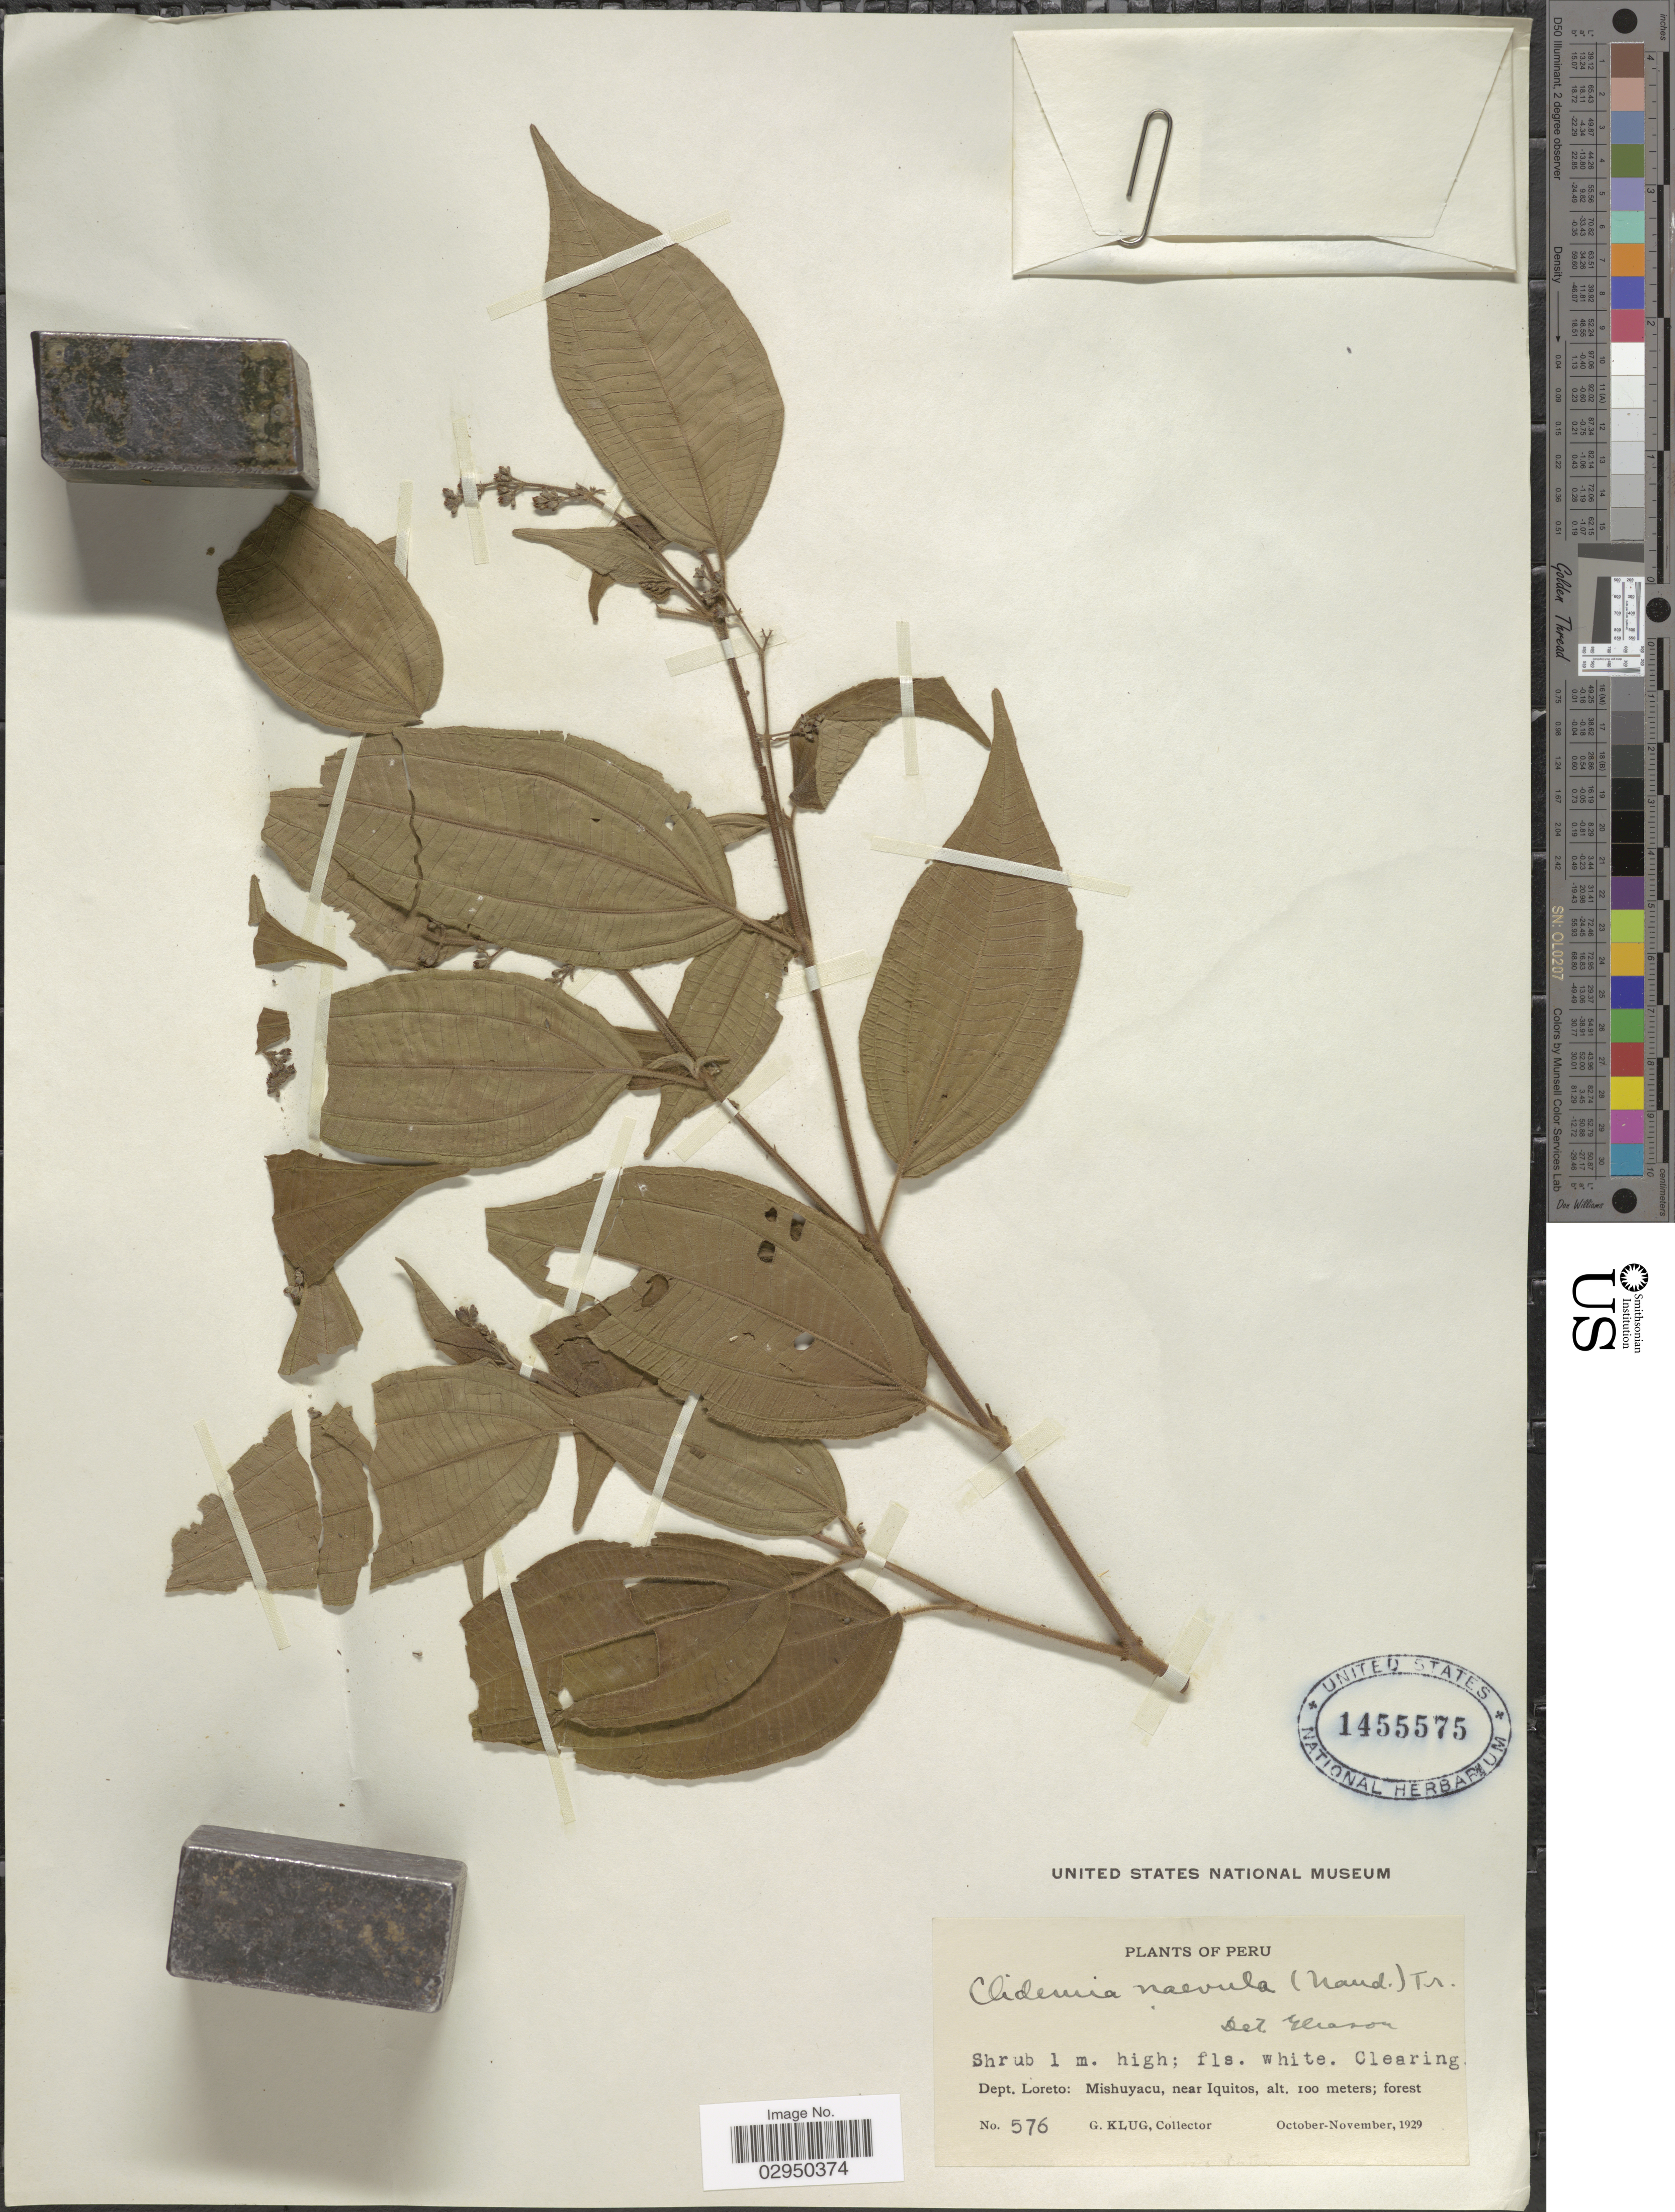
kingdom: Plantae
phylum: Tracheophyta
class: Magnoliopsida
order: Myrtales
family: Melastomataceae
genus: Clidemia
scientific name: Clidemia japurensis var. heterobasis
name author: (DC.) Wurdack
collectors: G. Klug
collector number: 576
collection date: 1929-10/1929-11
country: Peru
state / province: Loreto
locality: Dept. Loreto: Mishuyacu, near Iquitos.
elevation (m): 100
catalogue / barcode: US 1455575